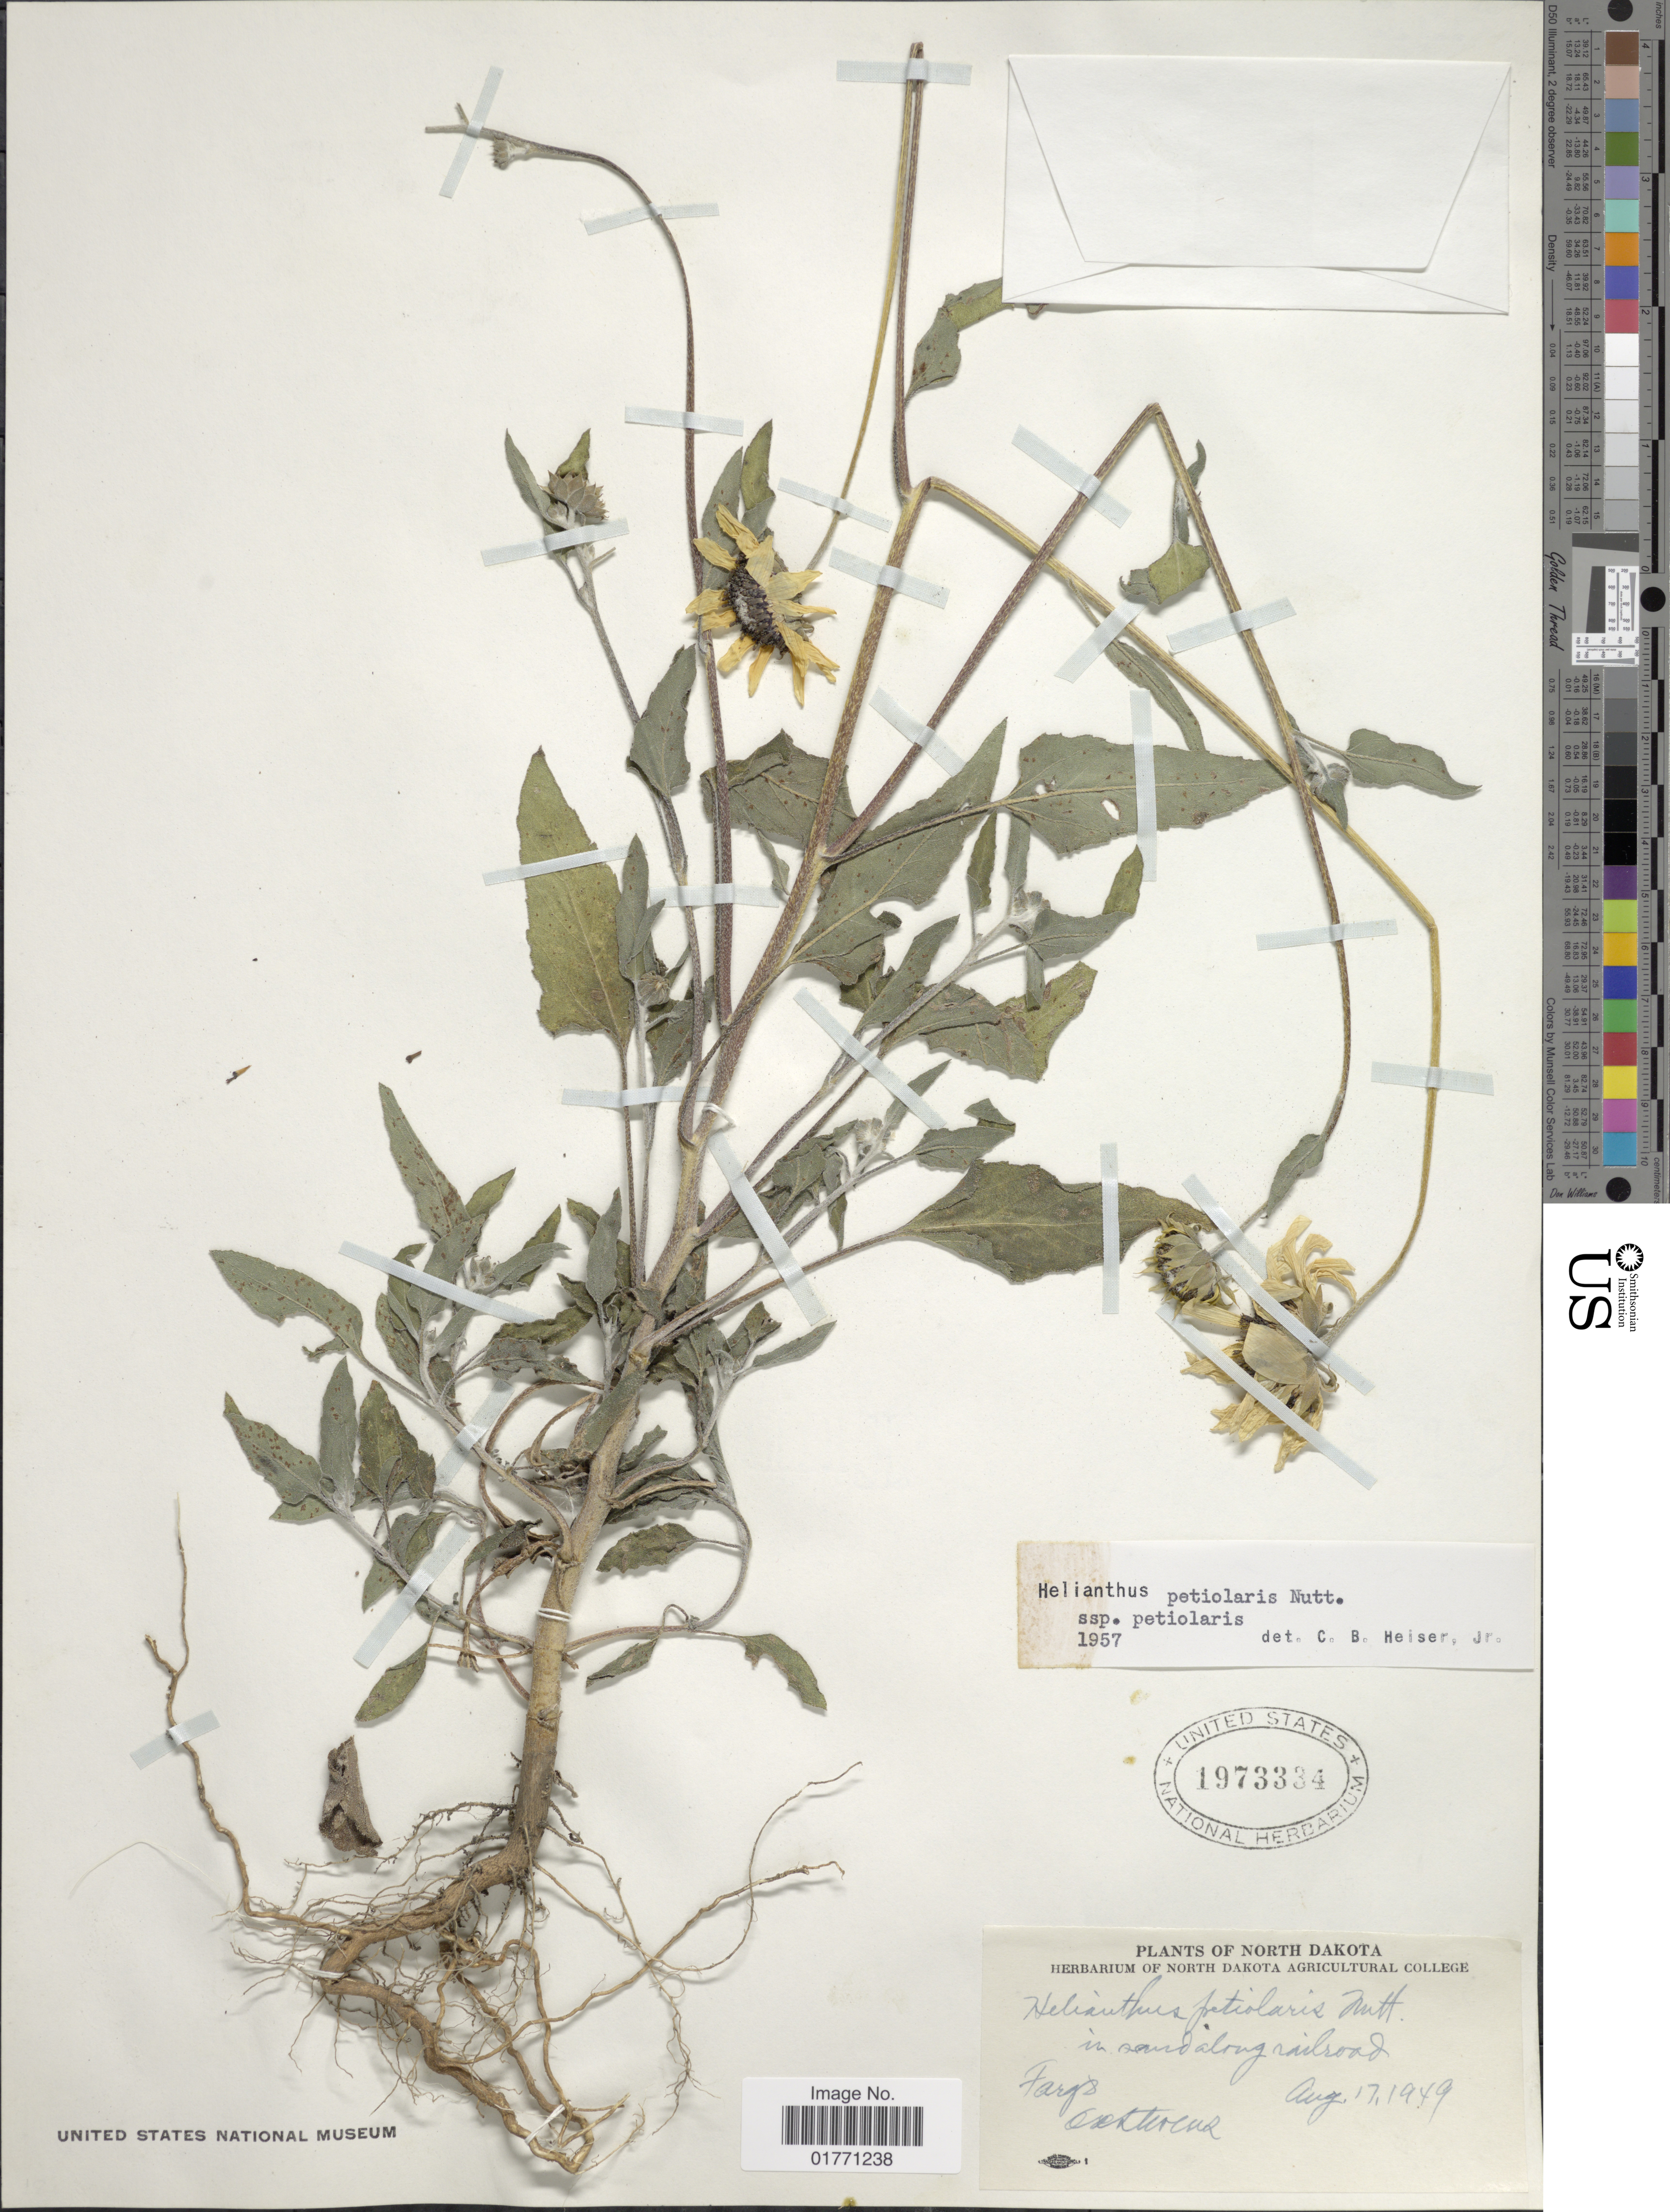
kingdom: Plantae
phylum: Tracheophyta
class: Magnoliopsida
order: Asterales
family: Asteraceae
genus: Helianthus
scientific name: Helianthus petiolaris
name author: Nutt.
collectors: O. A. Stevens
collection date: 1949-08-17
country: United States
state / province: North Dakota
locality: In sand along railroad, Fargo.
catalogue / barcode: US 1973334